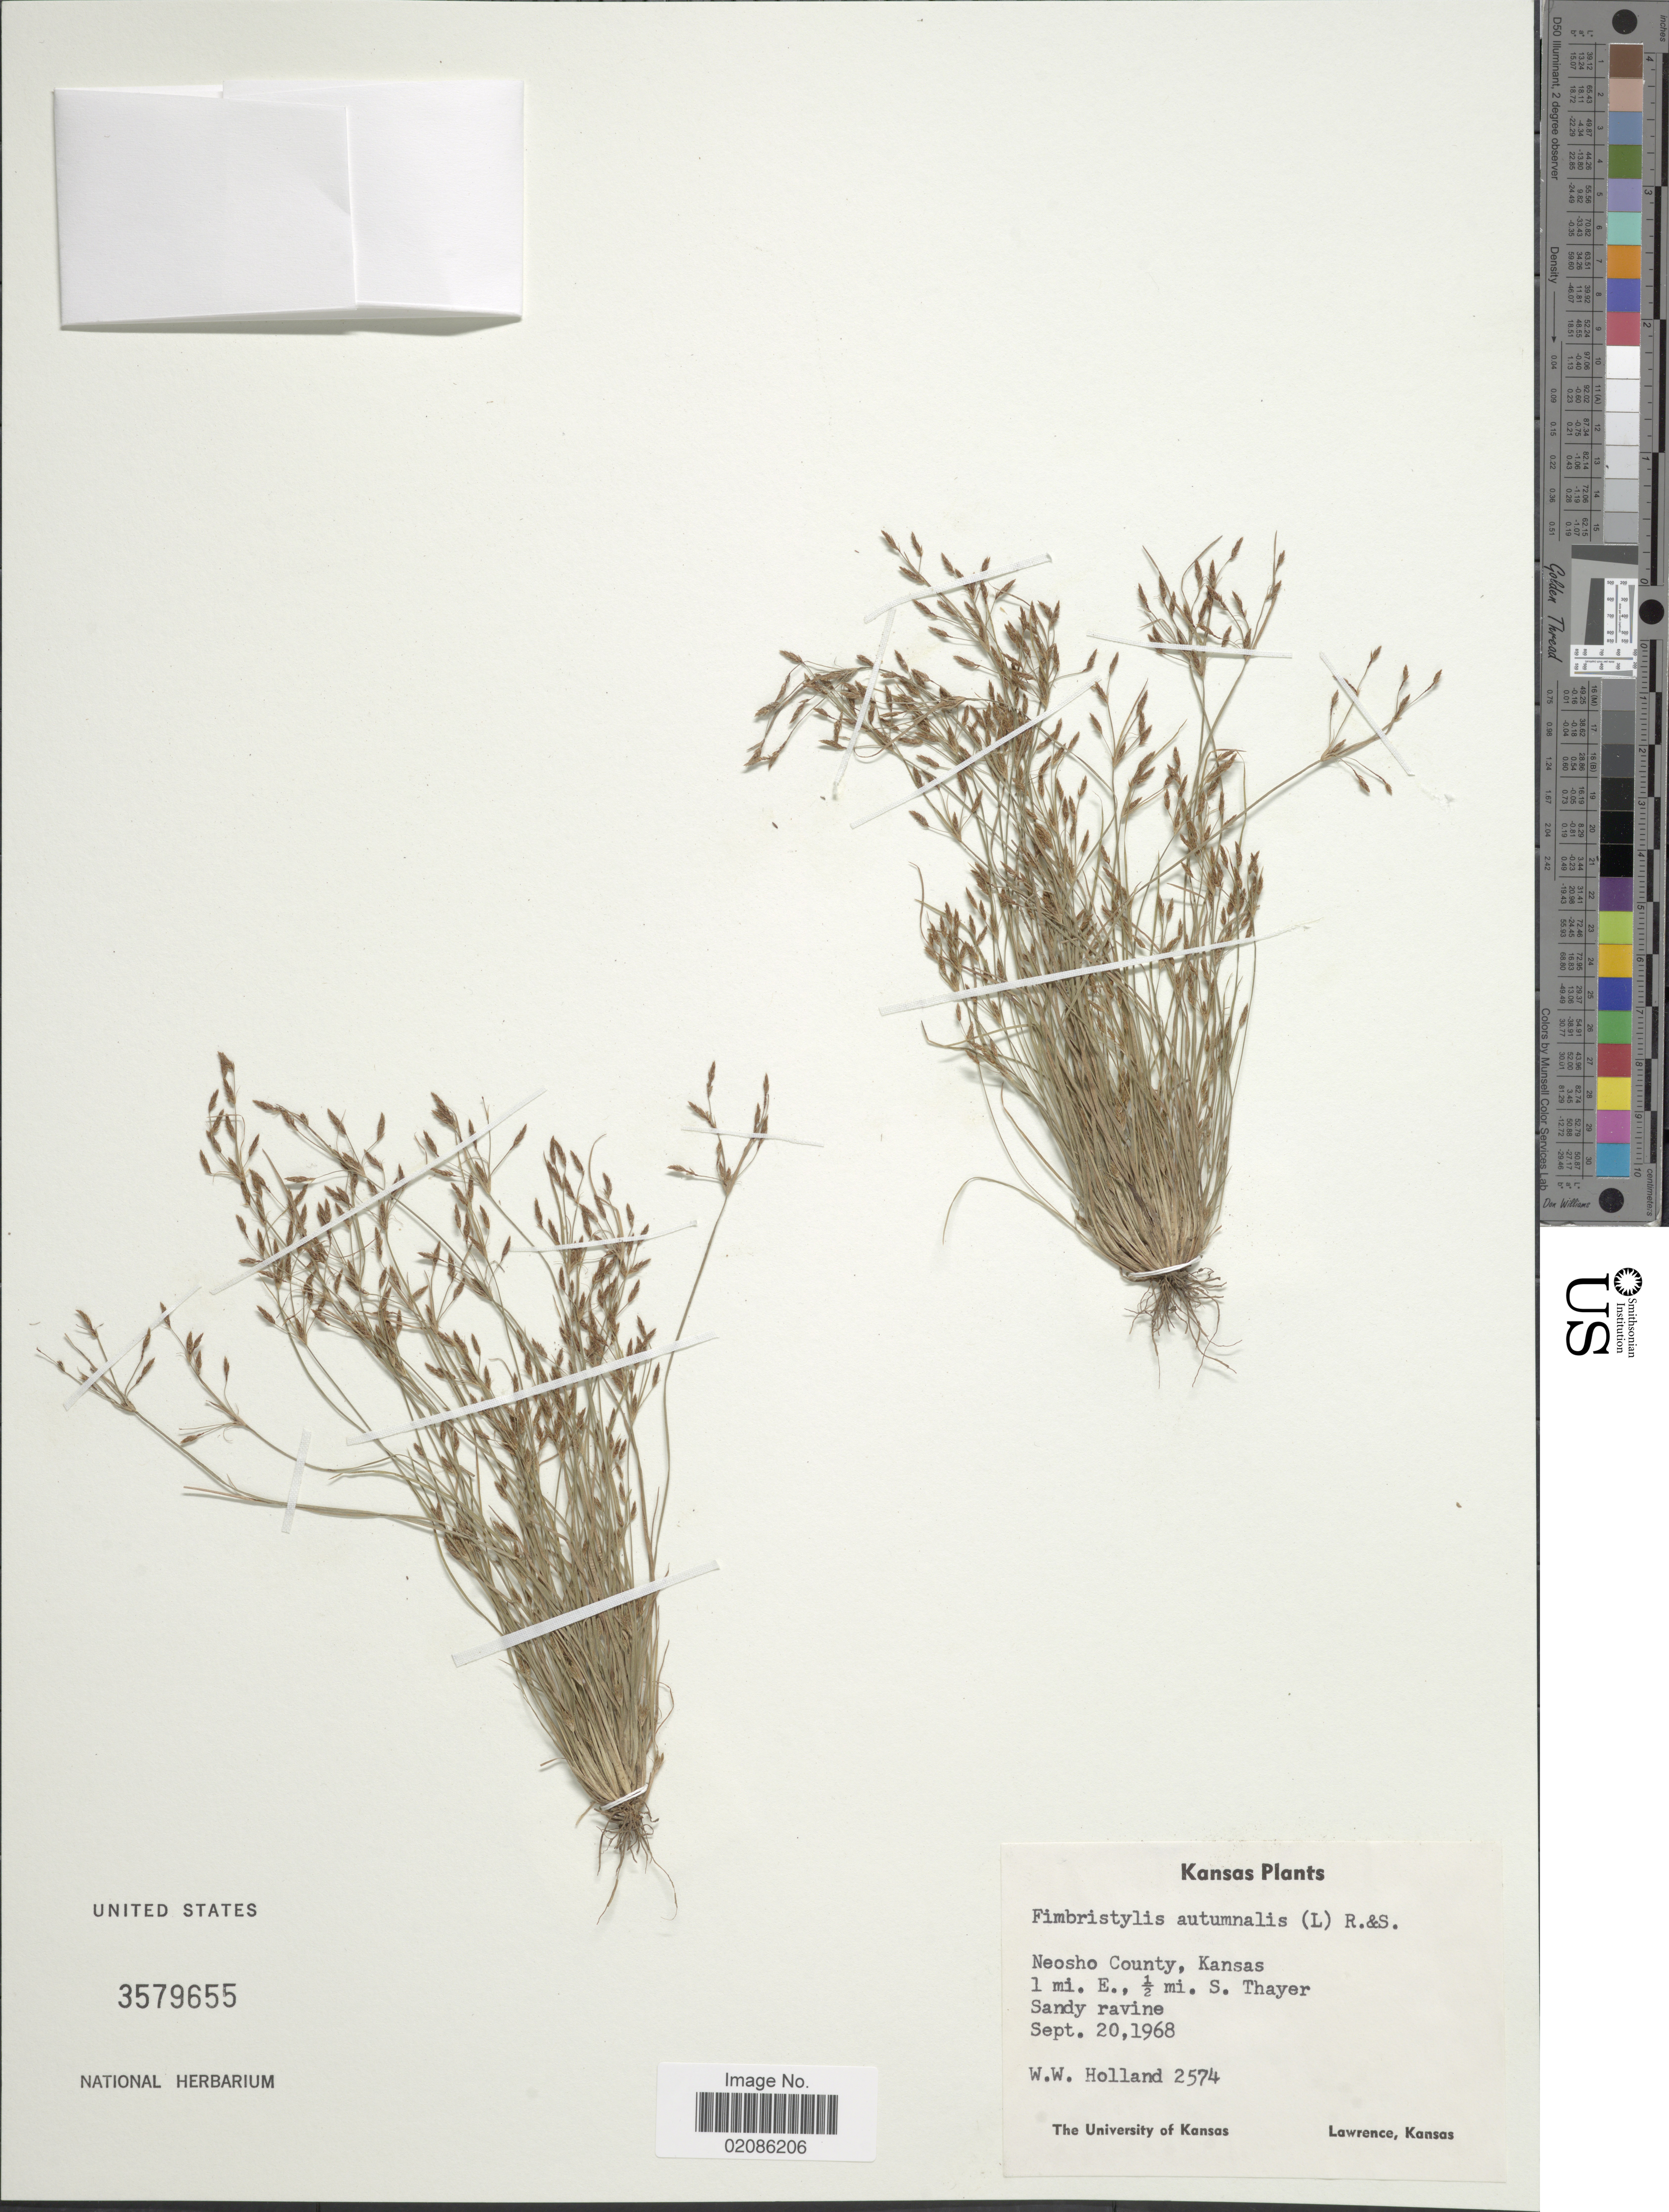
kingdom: Plantae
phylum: Tracheophyta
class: Liliopsida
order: Poales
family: Cyperaceae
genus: Fimbristylis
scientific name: Fimbristylis autumnalis (L.) Roem. & Schult.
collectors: W. Holland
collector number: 2574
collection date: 1968-09-20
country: United States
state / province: Kansas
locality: Neosho County, 1 mi E., ½ mi. S. Thayer, Sandy ravine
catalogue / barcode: US 3579655